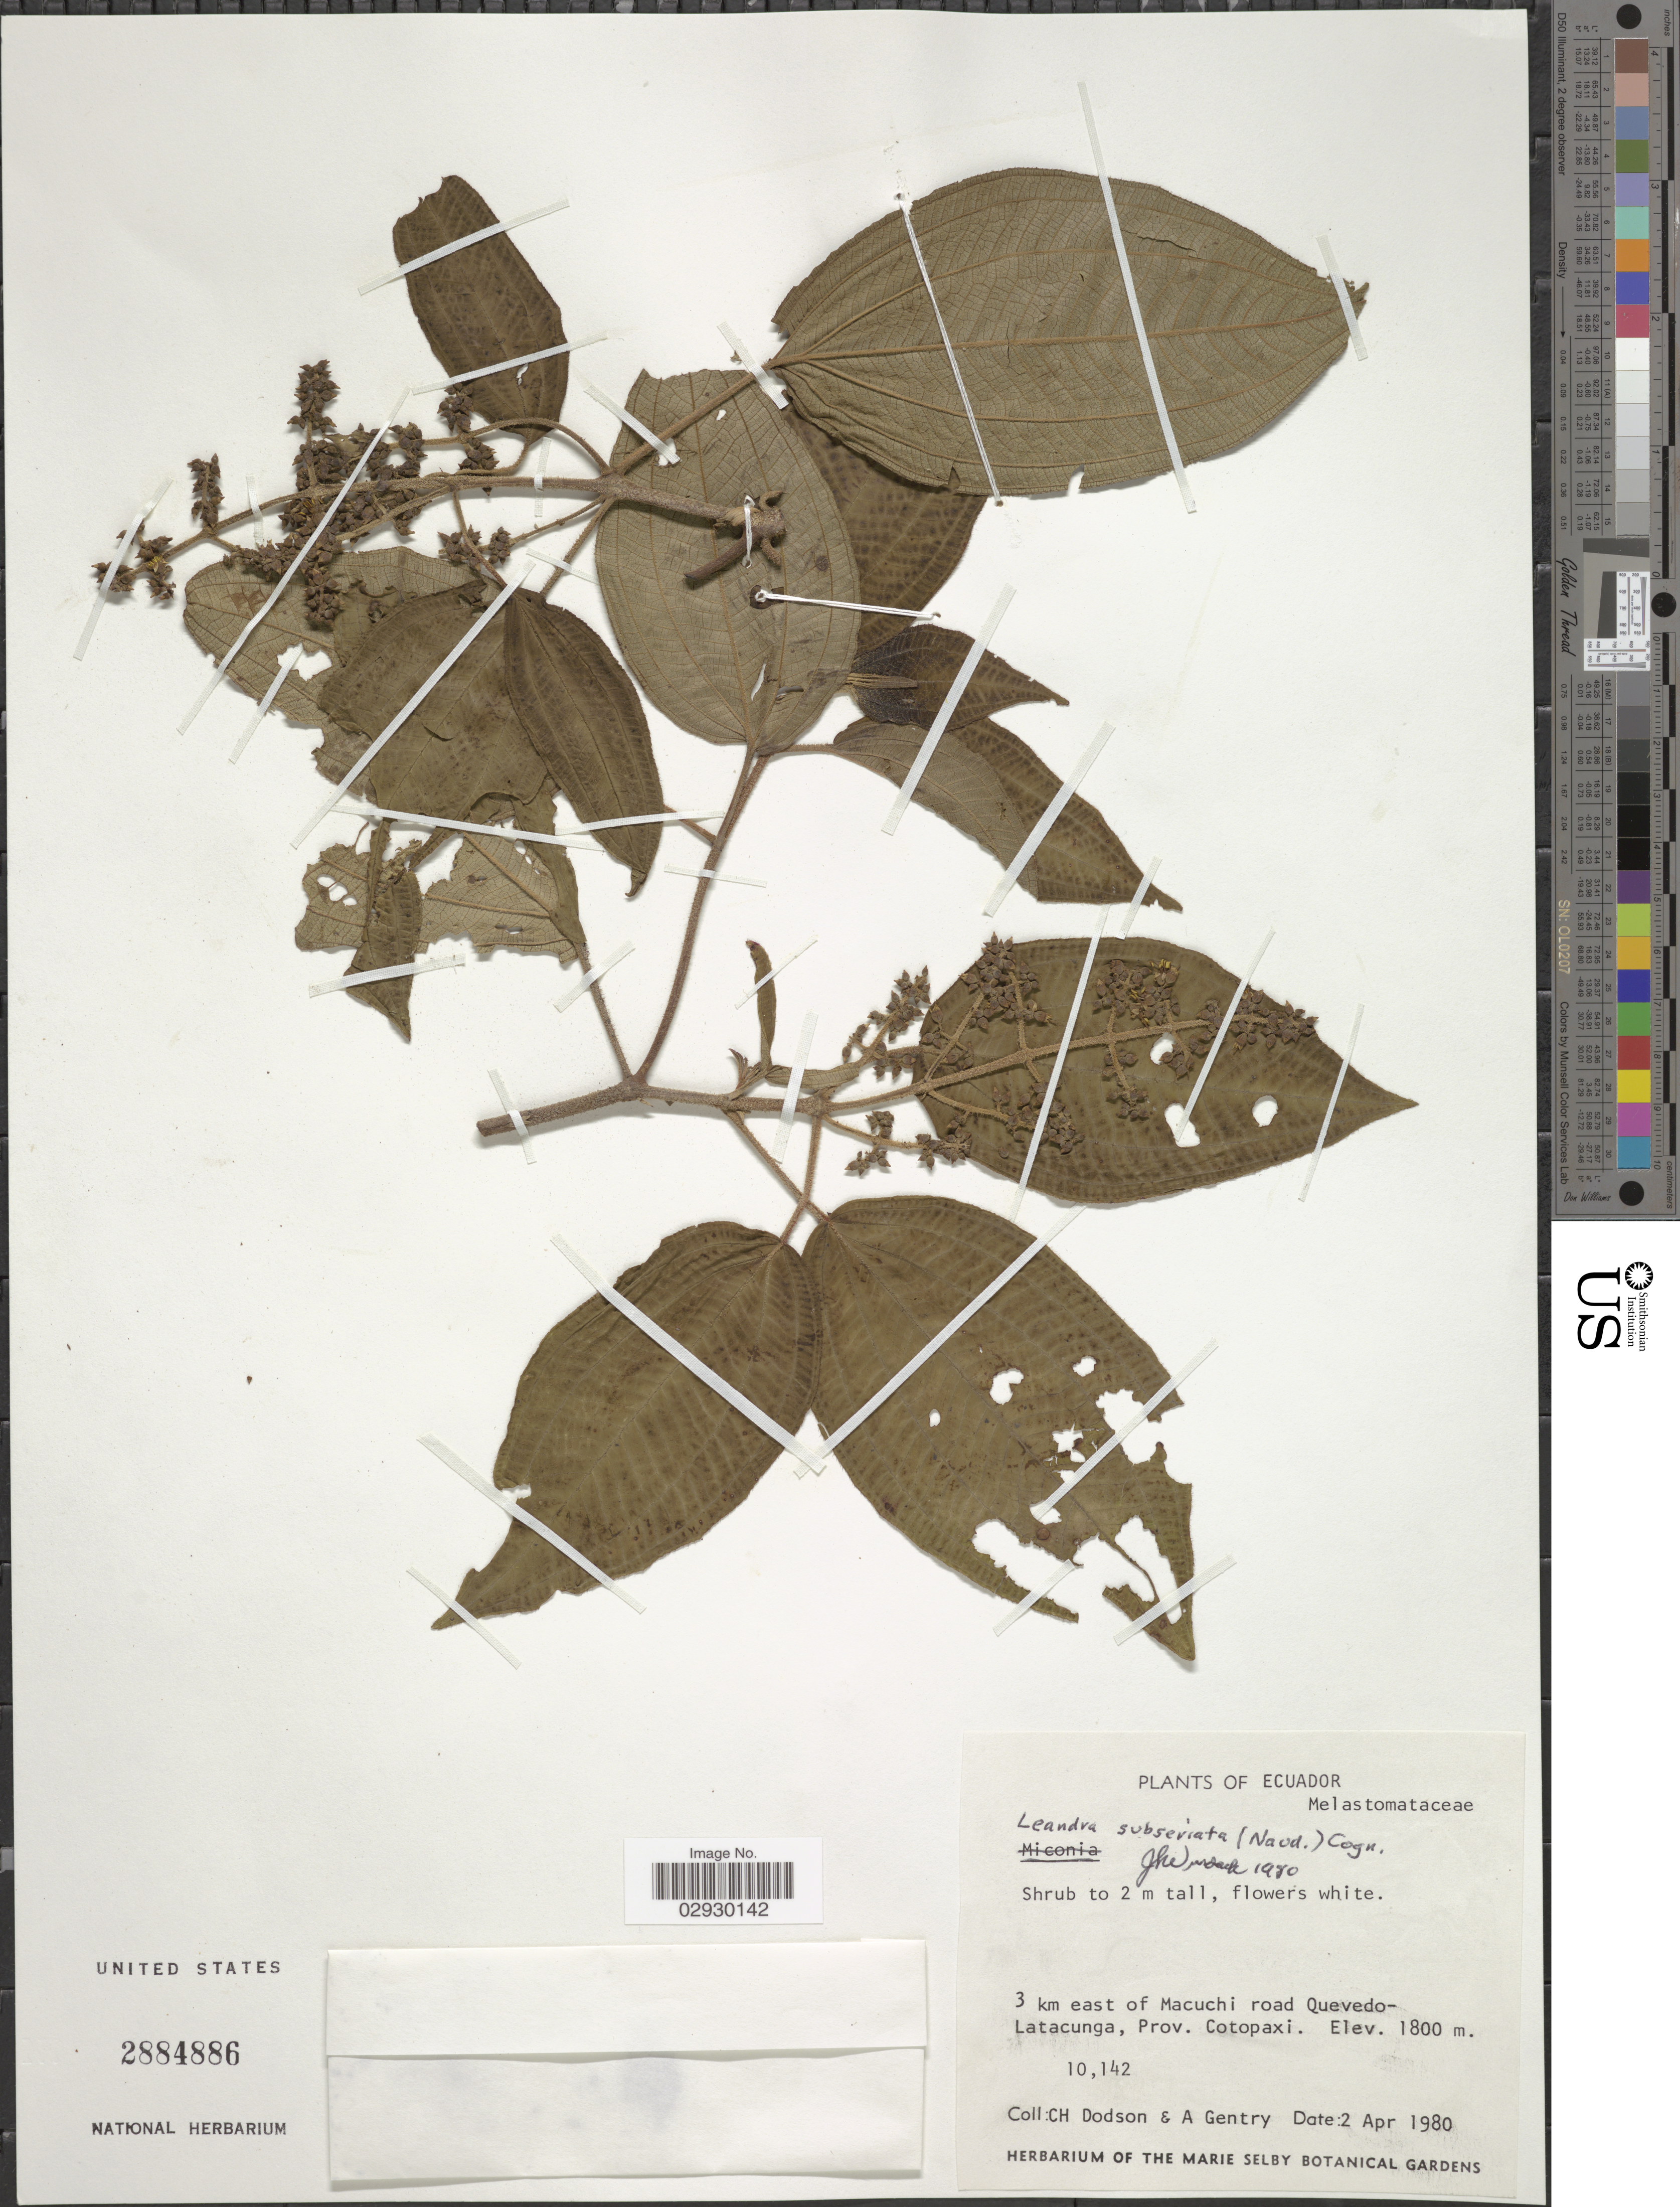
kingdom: Plantae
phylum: Tracheophyta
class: Magnoliopsida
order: Myrtales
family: Melastomataceae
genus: Leandra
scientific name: Leandra subseriata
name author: (Naudin) Cogn.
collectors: C. H. Dodson & A. H. Gentry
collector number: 10142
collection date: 1980-04-02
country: Ecuador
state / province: Cotopaxi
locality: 3 km east of Macuchi road Quevedo-Latacunga.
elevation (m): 1800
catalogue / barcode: US 2884886